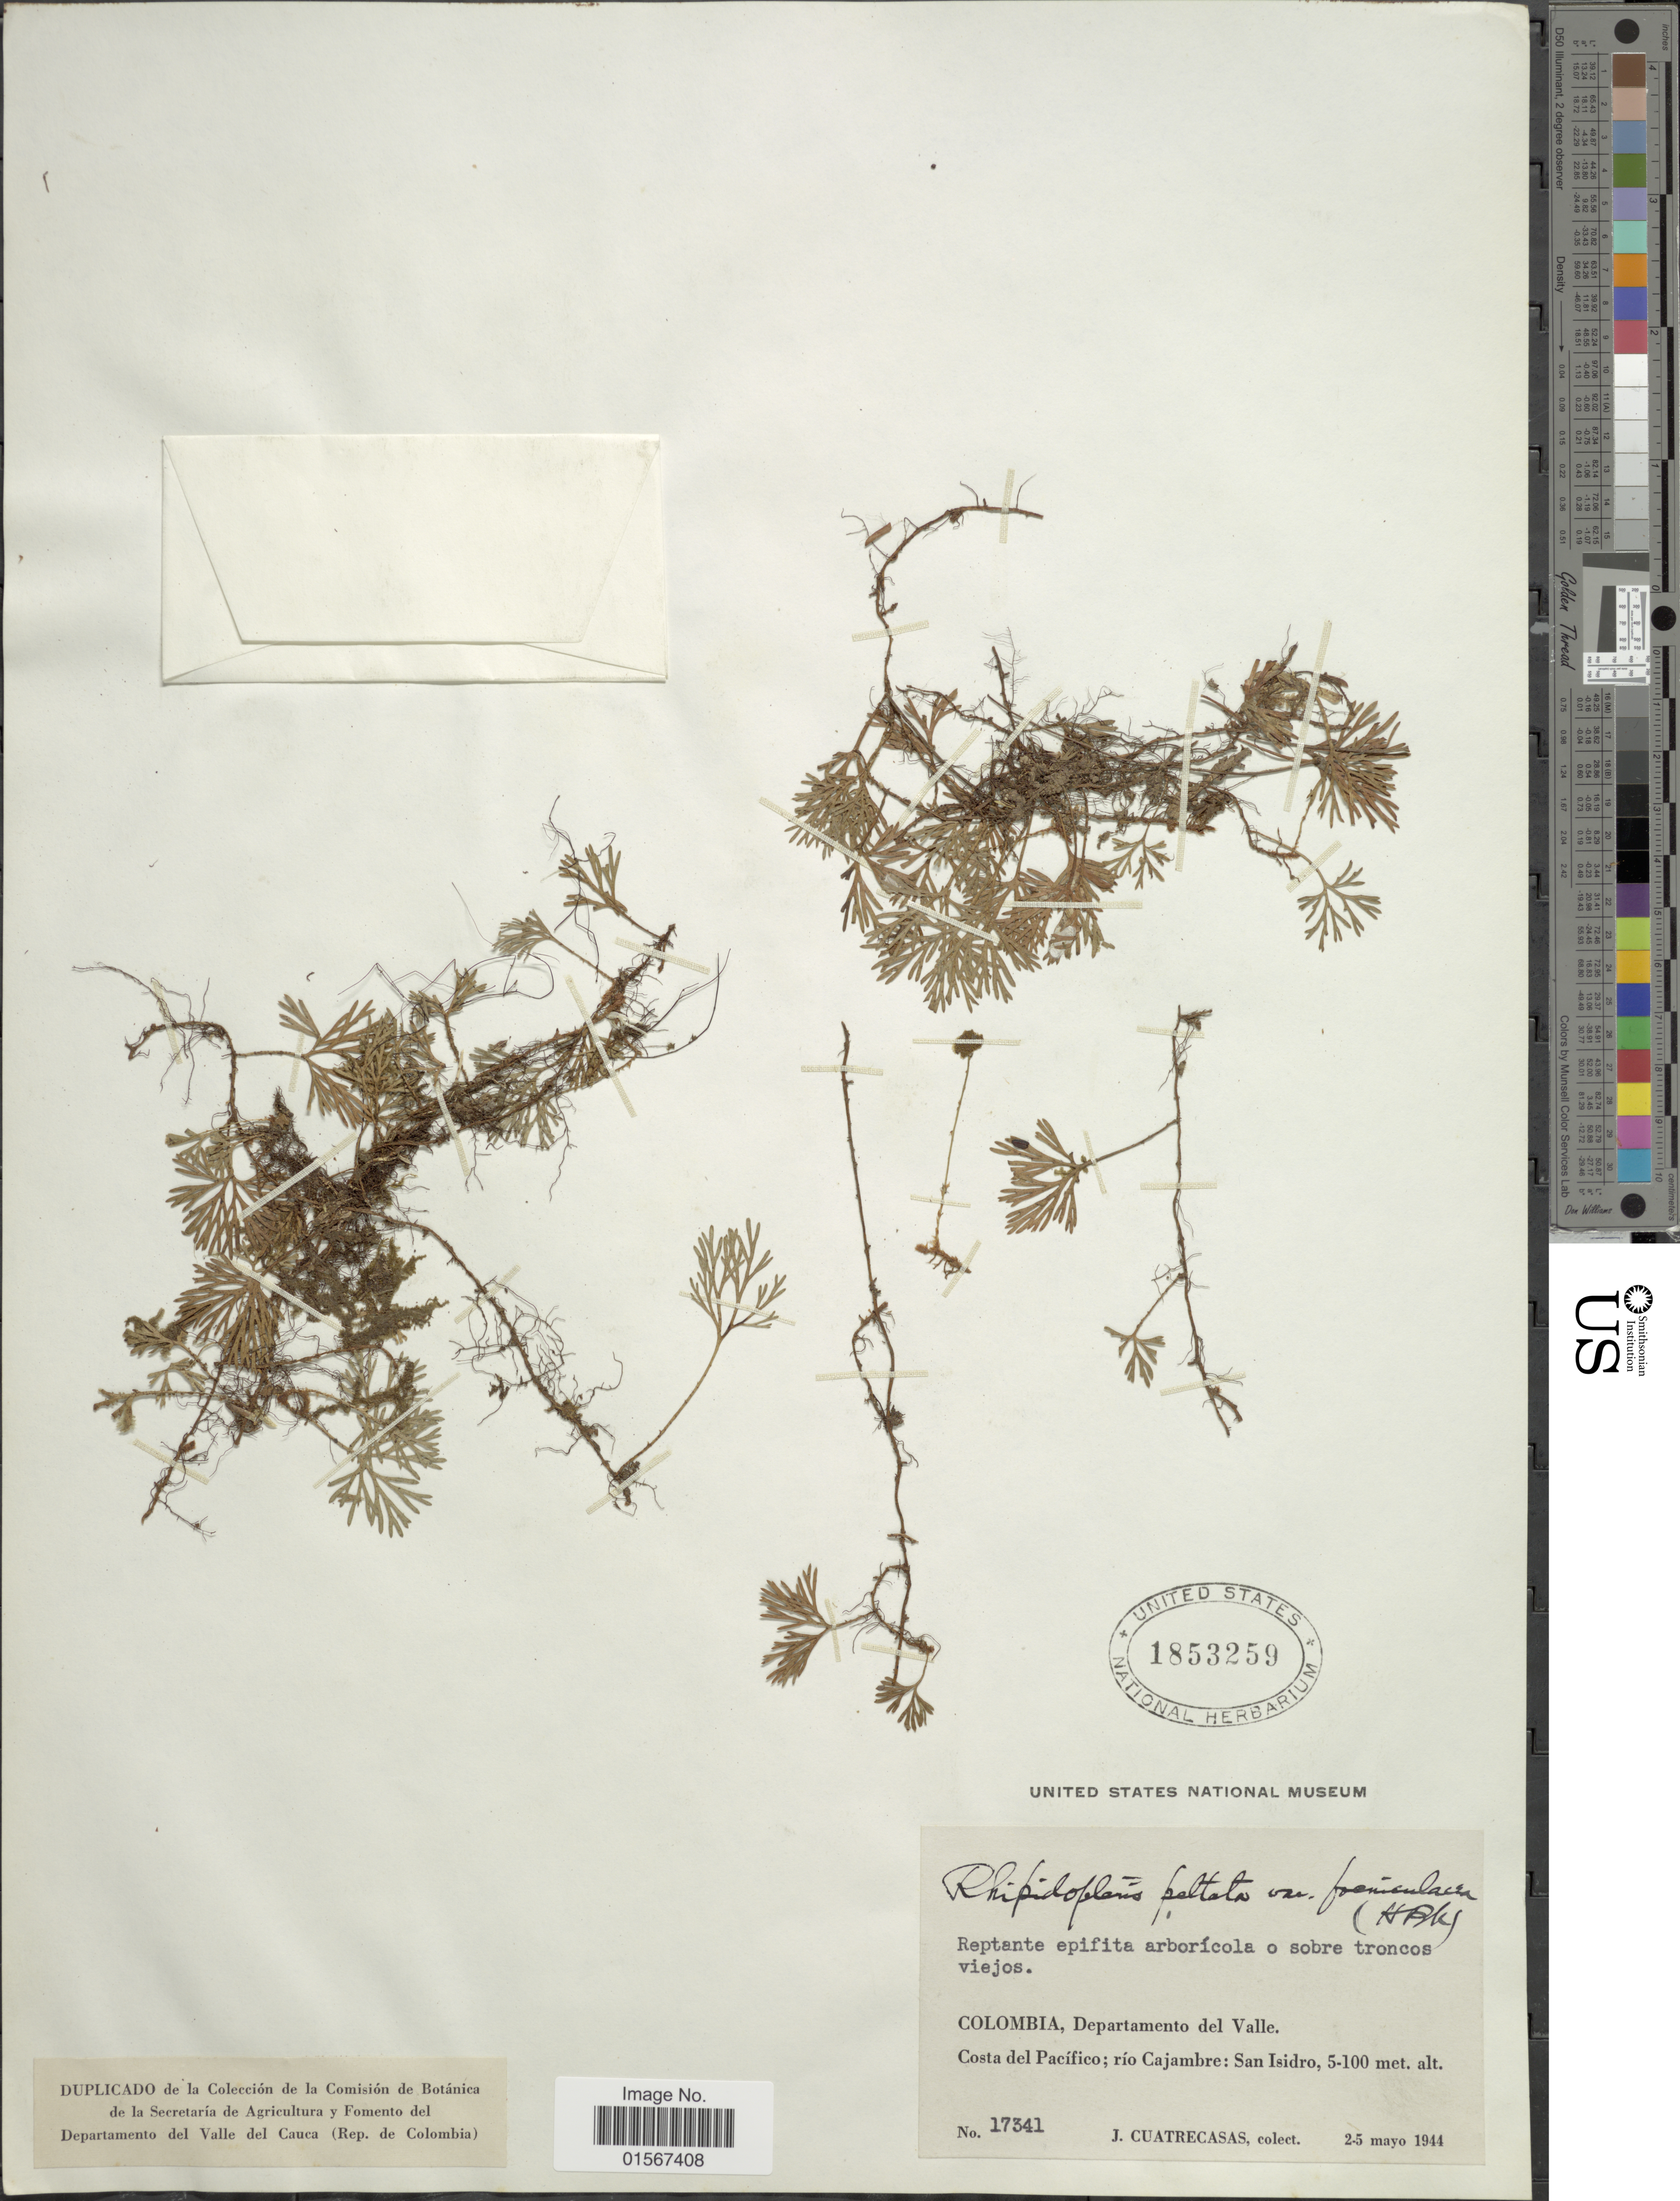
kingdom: Plantae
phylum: Tracheophyta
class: Polypodiopsida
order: Polypodiales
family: Dryopteridaceae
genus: Elaphoglossum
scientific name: Elaphoglossum peltatum f. peltatum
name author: (Sw.) Urb.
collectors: J. Cuatrecasas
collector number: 17341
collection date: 1944-05-25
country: Colombia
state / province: Valle del Cauca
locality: Colombia, Departamento del Valle, Costa del Pacífico; río Cajambre: San Isidro.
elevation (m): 5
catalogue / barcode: US 1853259